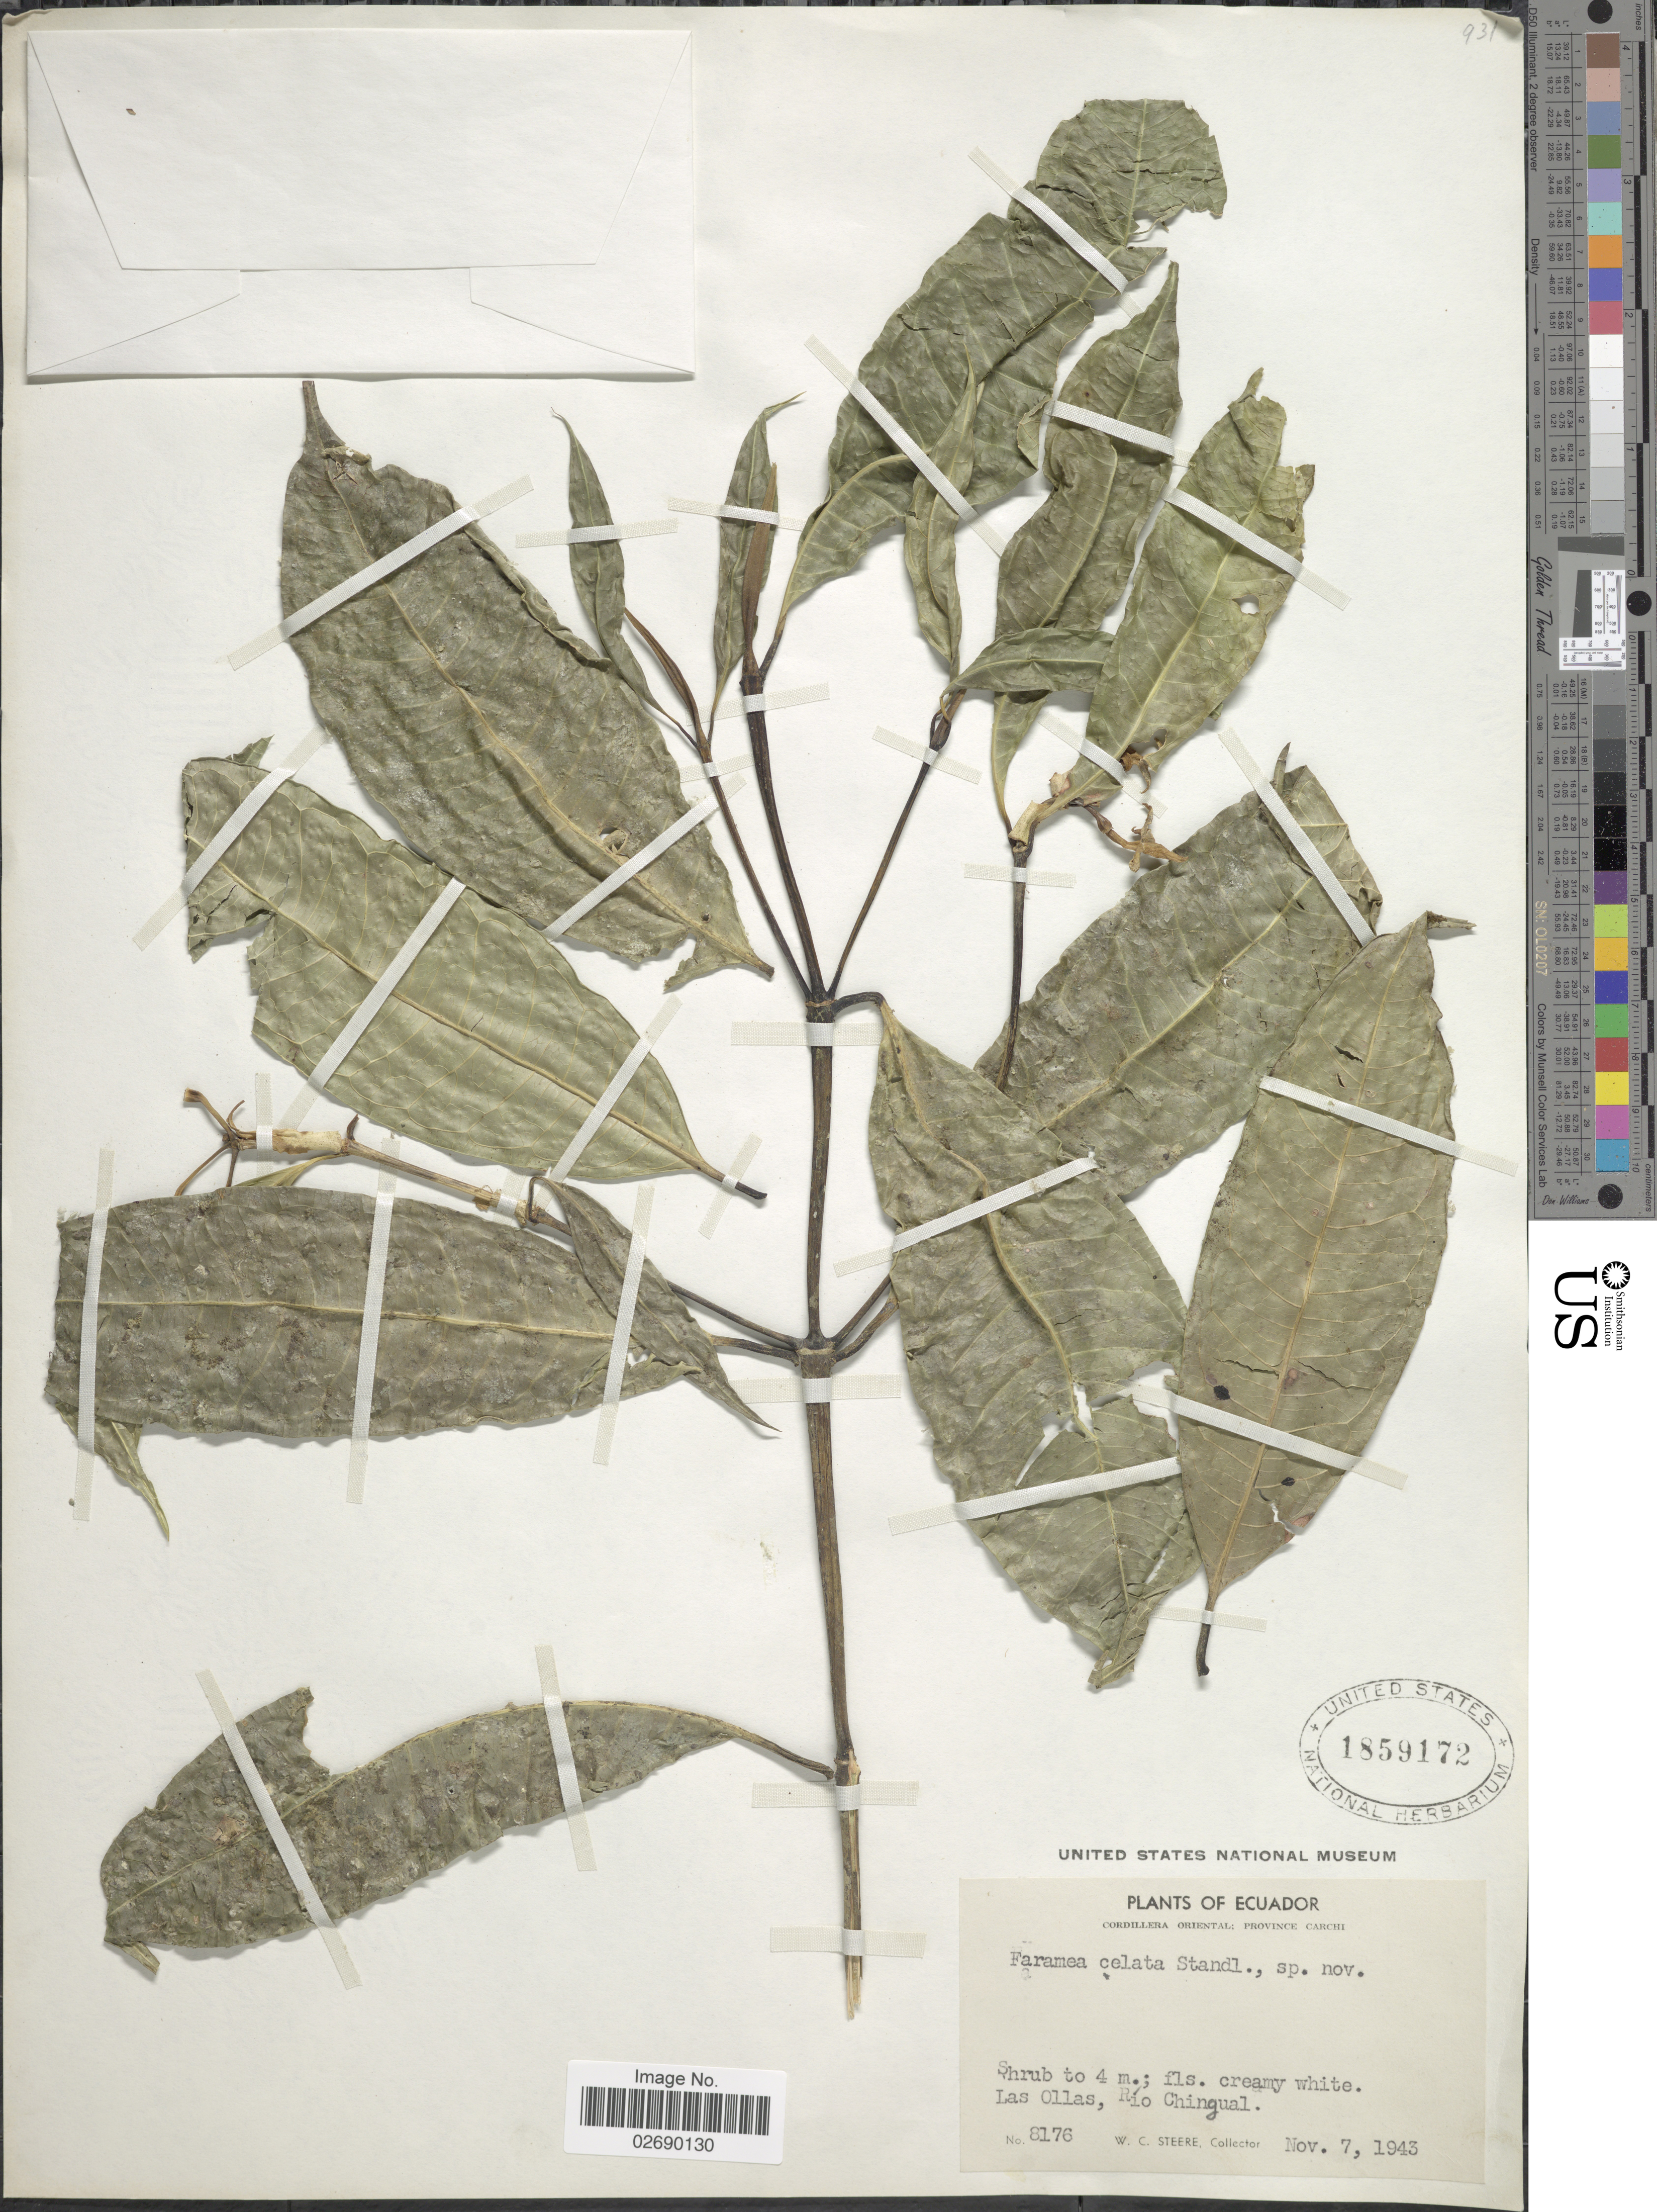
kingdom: Plantae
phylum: Tracheophyta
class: Magnoliopsida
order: Gentianales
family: Rubiaceae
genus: Faramea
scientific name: Faramea celata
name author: Standl.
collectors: W. C. Steere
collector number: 8176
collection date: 1943-11-07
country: Ecuador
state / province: Carchi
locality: Cordillera Oriental. Las Ollas, Rio Chingual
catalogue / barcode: US 1859172